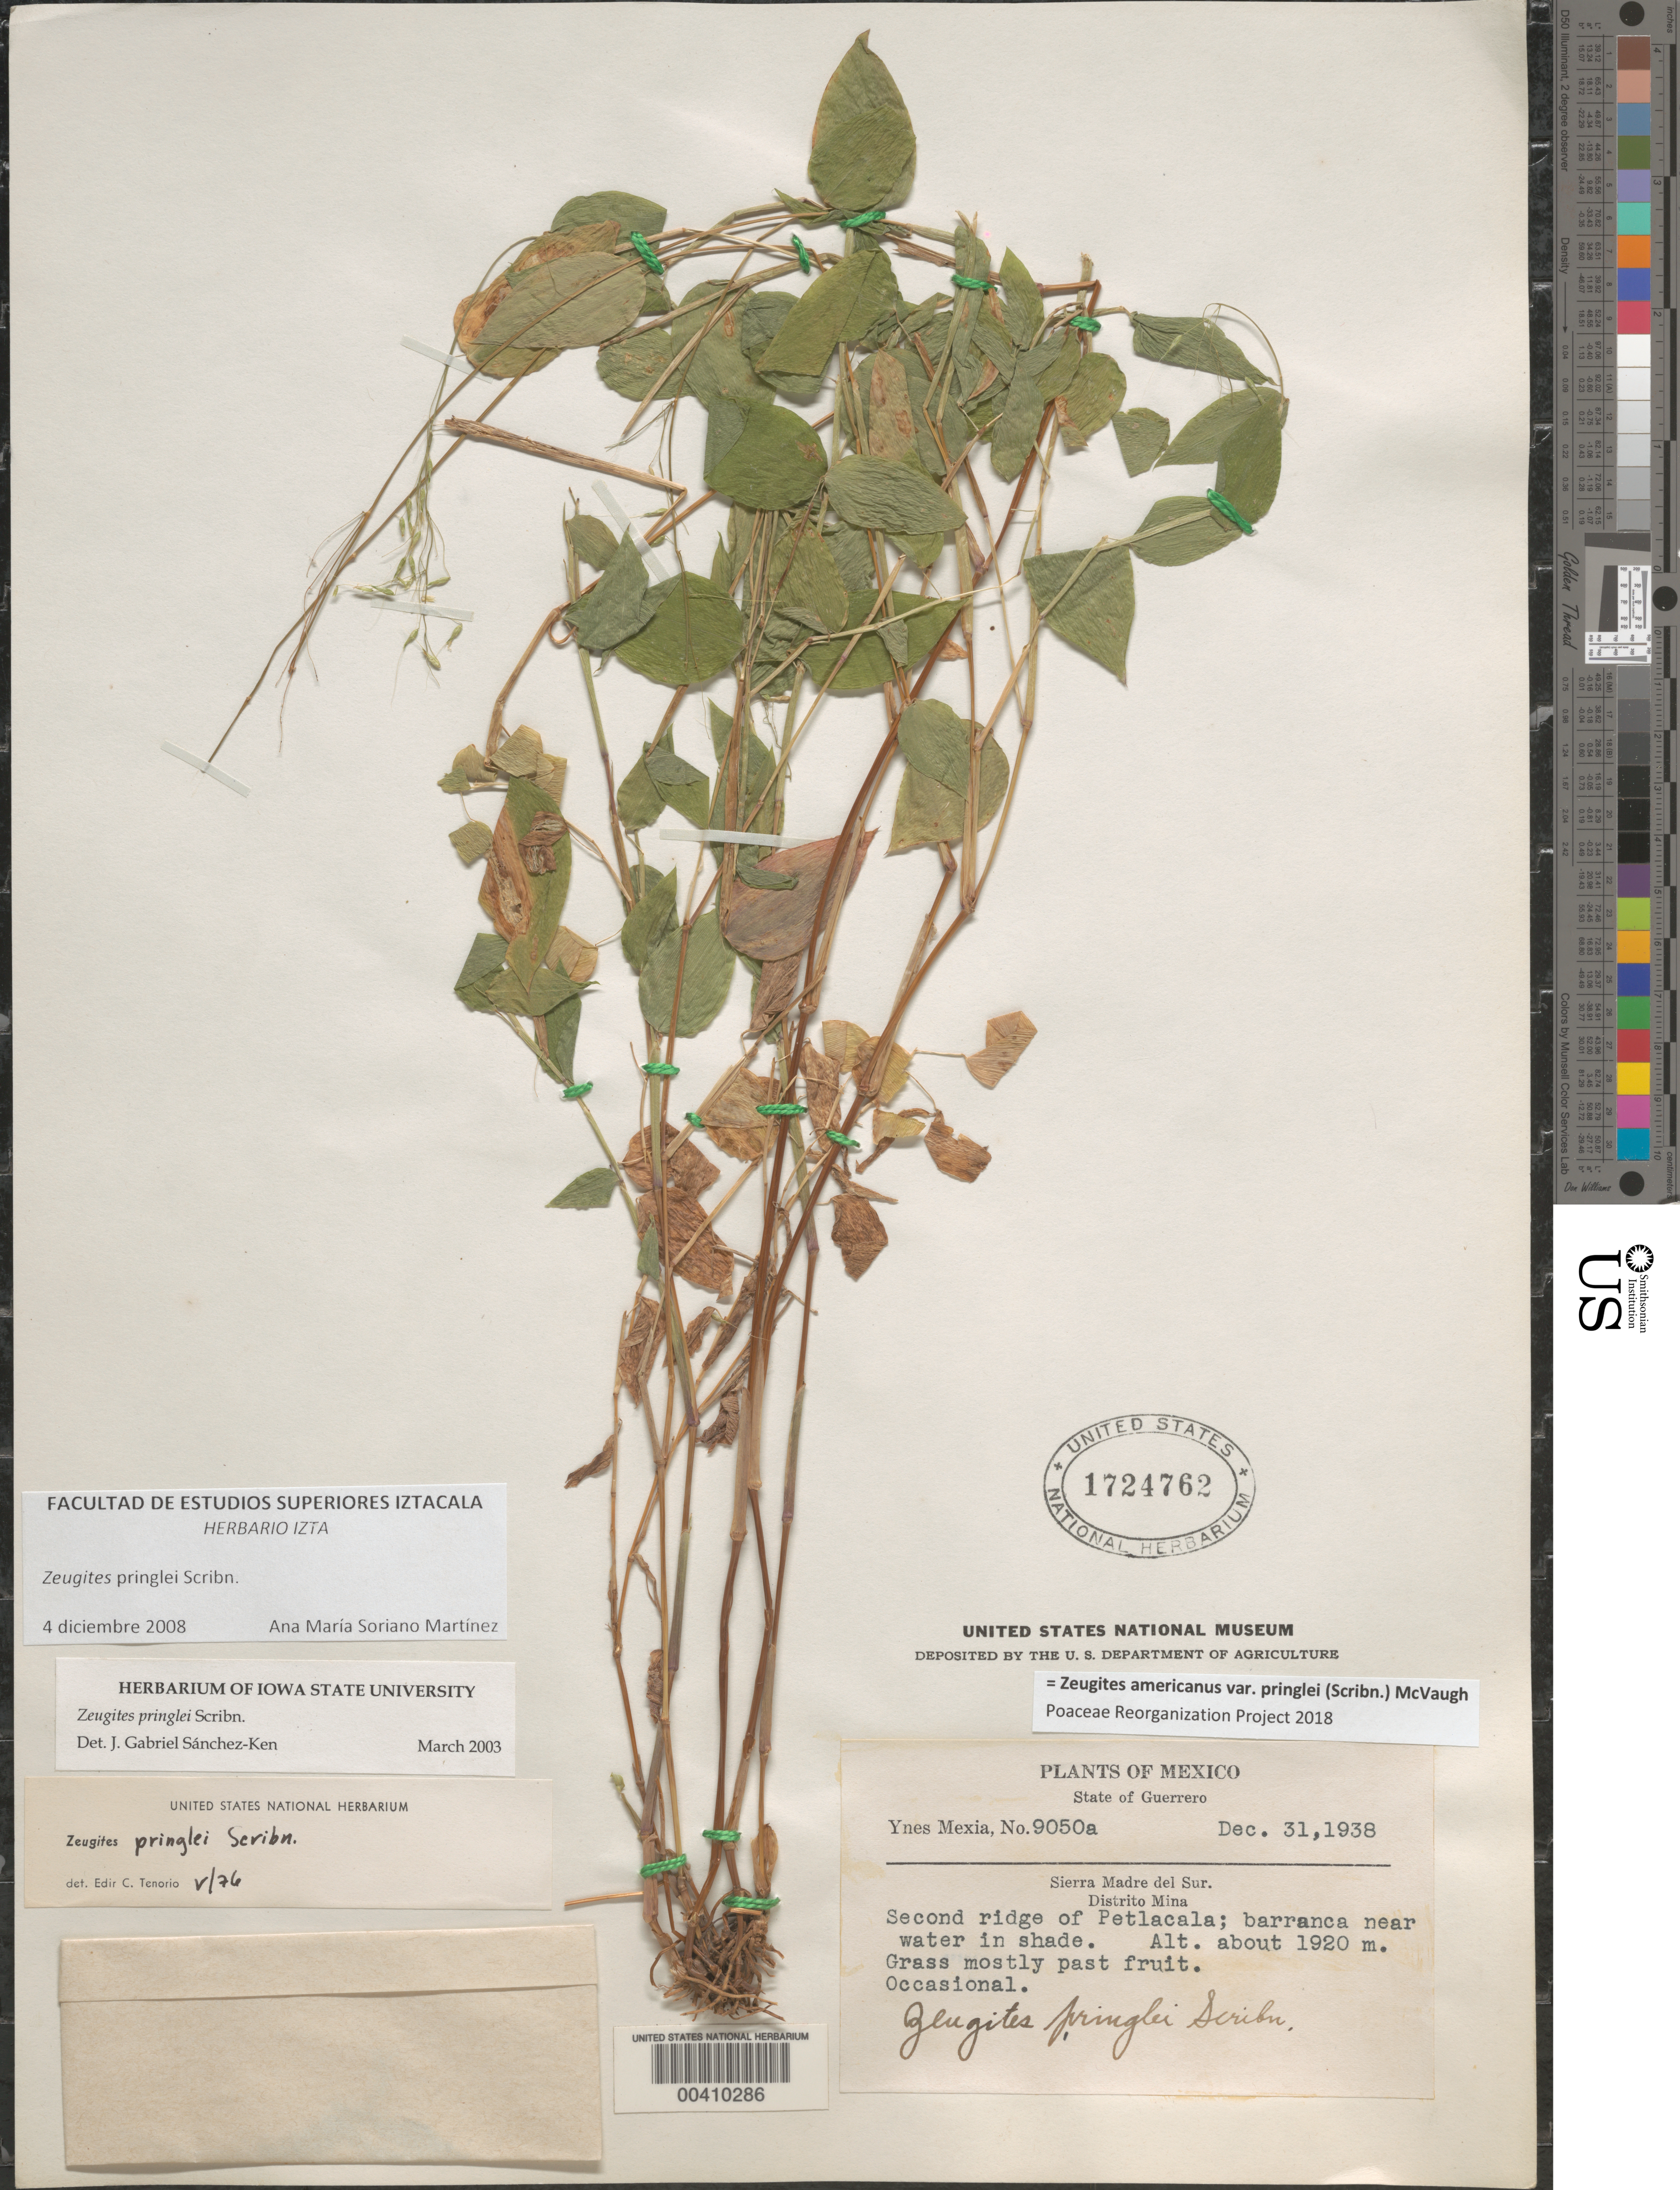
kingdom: Plantae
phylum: Tracheophyta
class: Liliopsida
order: Poales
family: Poaceae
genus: Zeugites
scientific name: Zeugites americanus var. pringlei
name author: (Scribn.) McVaugh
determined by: Poaceae Reorganization Project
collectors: Y. Mexia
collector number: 9050a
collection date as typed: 31 Dec 1938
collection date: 1938-12-31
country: Mexico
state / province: Guerrero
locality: Sierra Madre del Sur, Mina Dist, Petlacala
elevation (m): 1920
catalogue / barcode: US 1724762